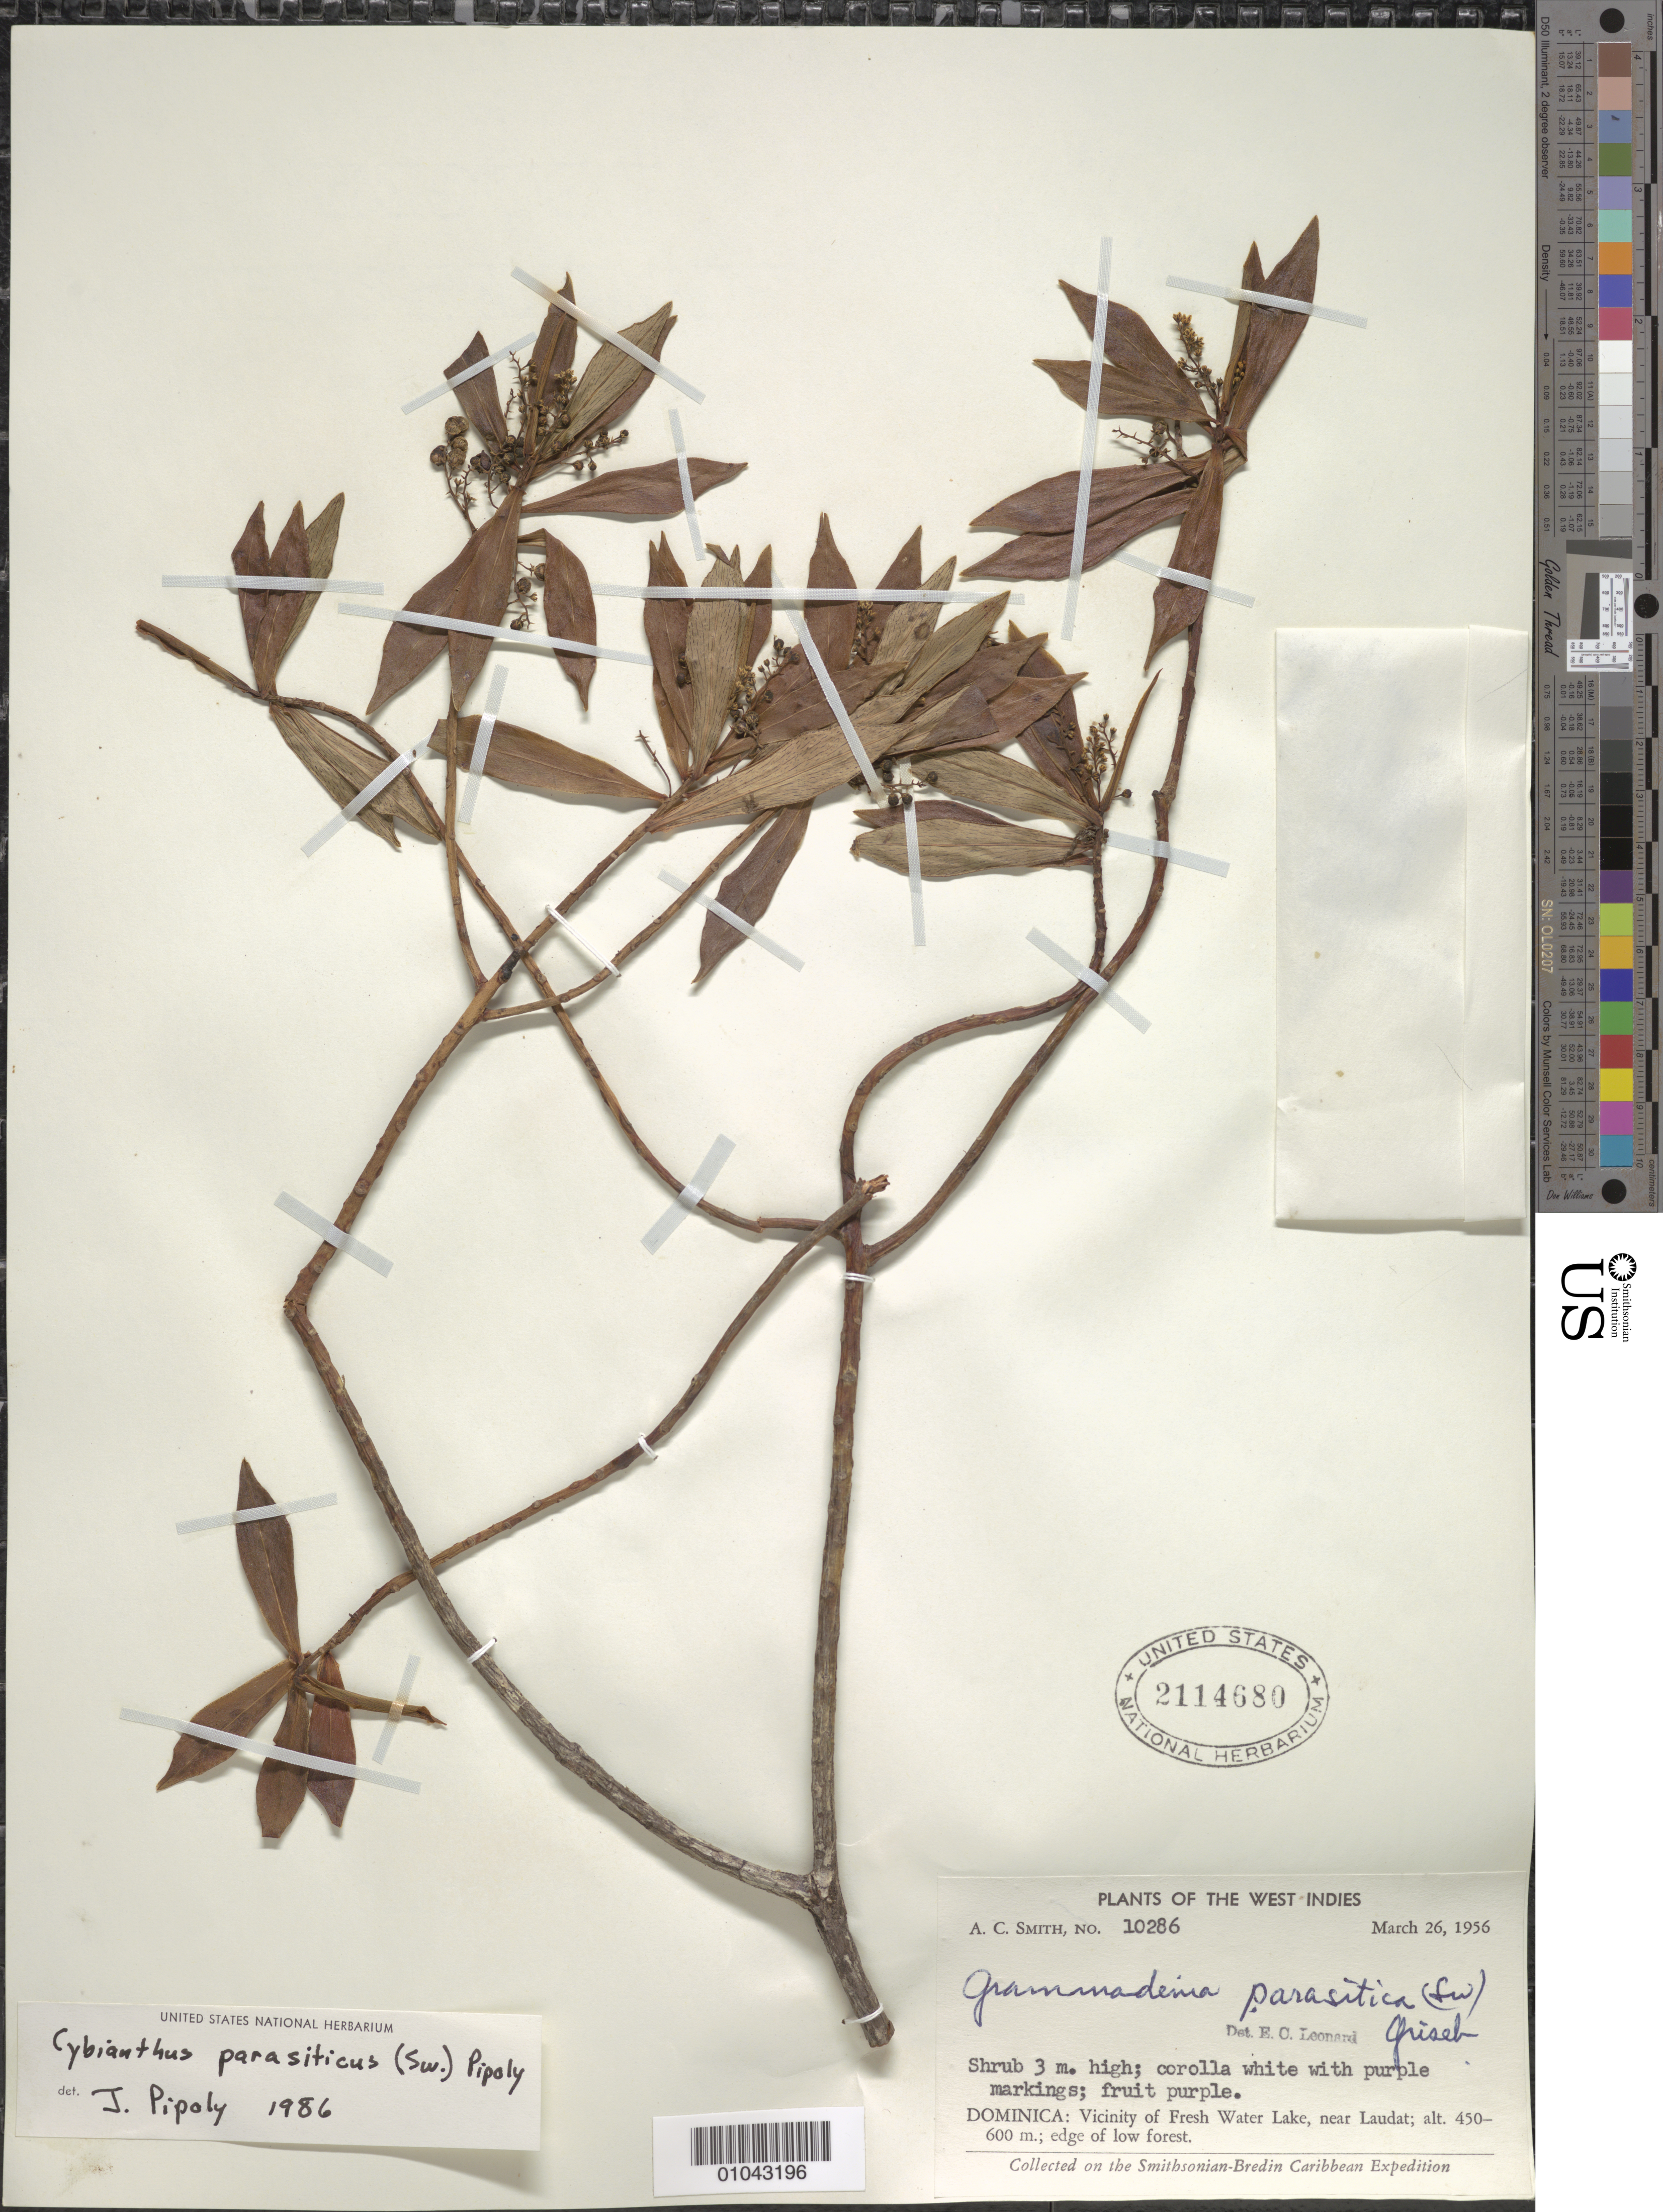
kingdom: Plantae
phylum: Tracheophyta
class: Magnoliopsida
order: Ericales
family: Primulaceae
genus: Cybianthus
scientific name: Cybianthus parasiticus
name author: (Sw.) Pipoly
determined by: Pipoly, J. J., III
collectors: A. C. Smith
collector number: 10286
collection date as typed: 26 Mar 1956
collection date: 1956-03-26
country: Dominica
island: Dominica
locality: Vicinity of Fresh Water lake, near Laudat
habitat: Edge of low forest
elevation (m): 450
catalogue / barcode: US 2114680